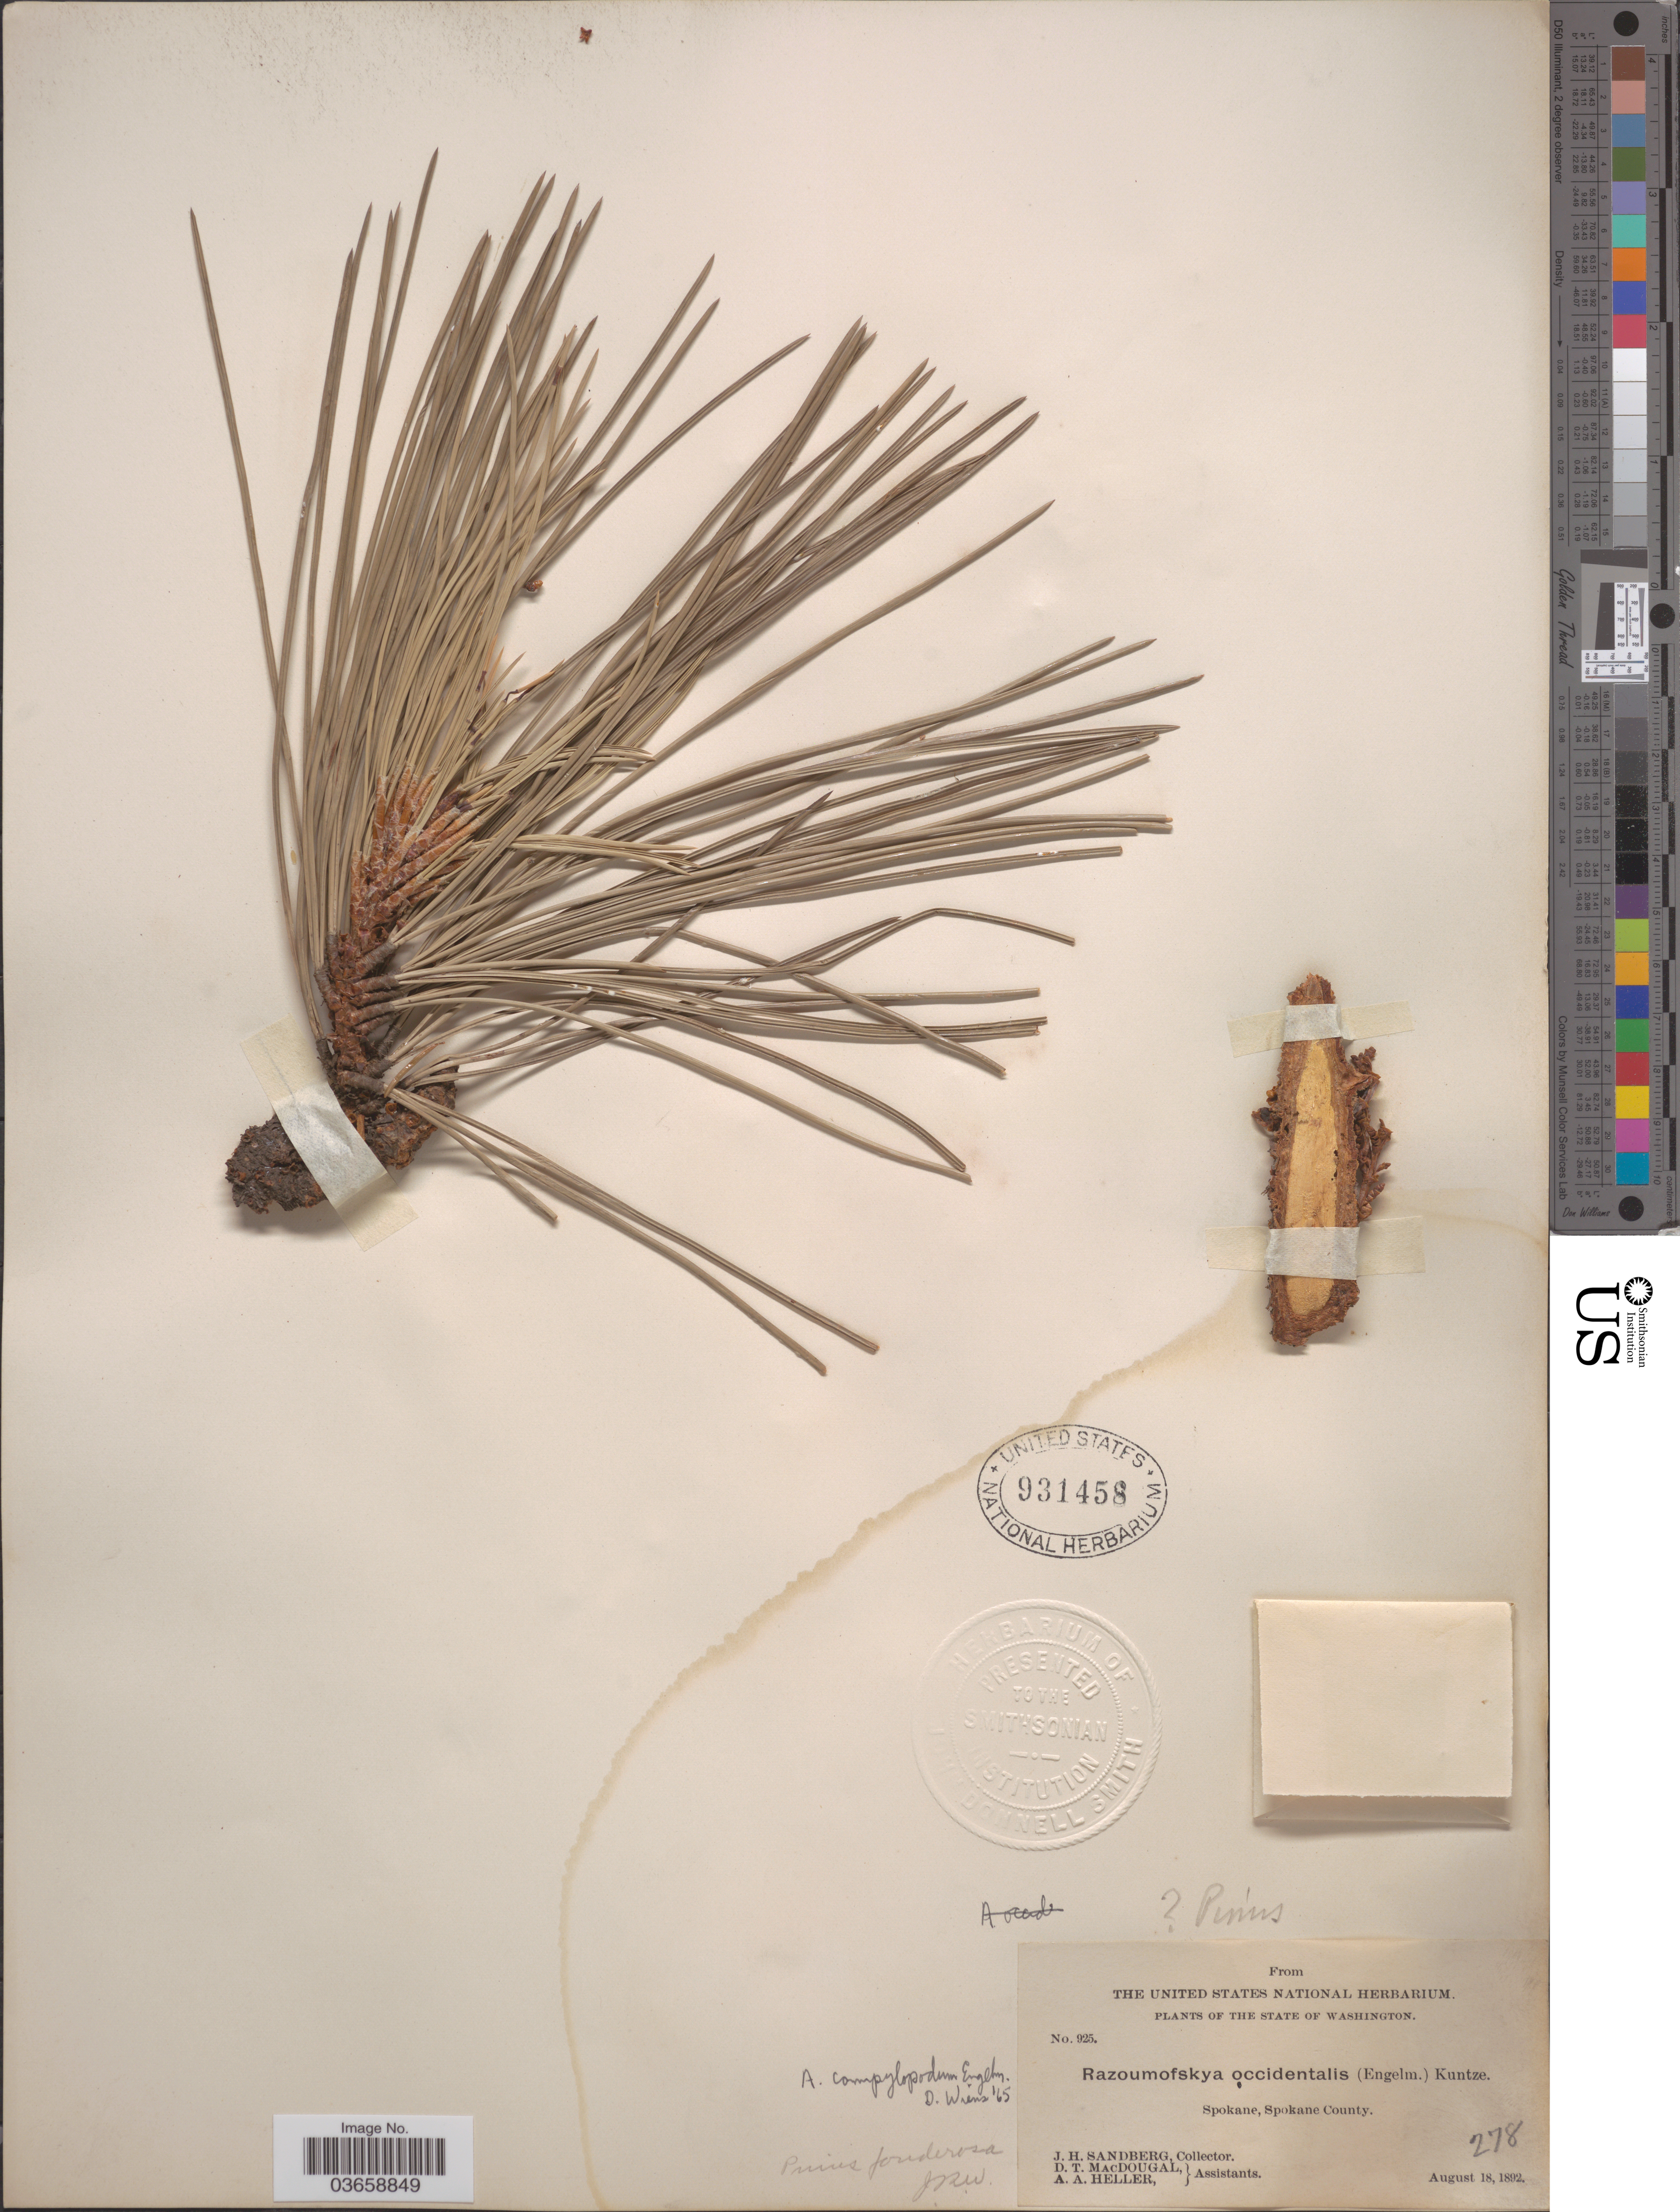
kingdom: Plantae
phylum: Tracheophyta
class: Magnoliopsida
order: Santalales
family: Viscaceae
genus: Arceuthobium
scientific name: Arceuthobium campylopodum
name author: Engelm.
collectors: J. H. Sandberg, D. T. MacDougal & A. A. Heller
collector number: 925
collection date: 1892-08-18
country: United States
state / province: Washington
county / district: Spokane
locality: Spokane, Spokane County.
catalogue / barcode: US 931458